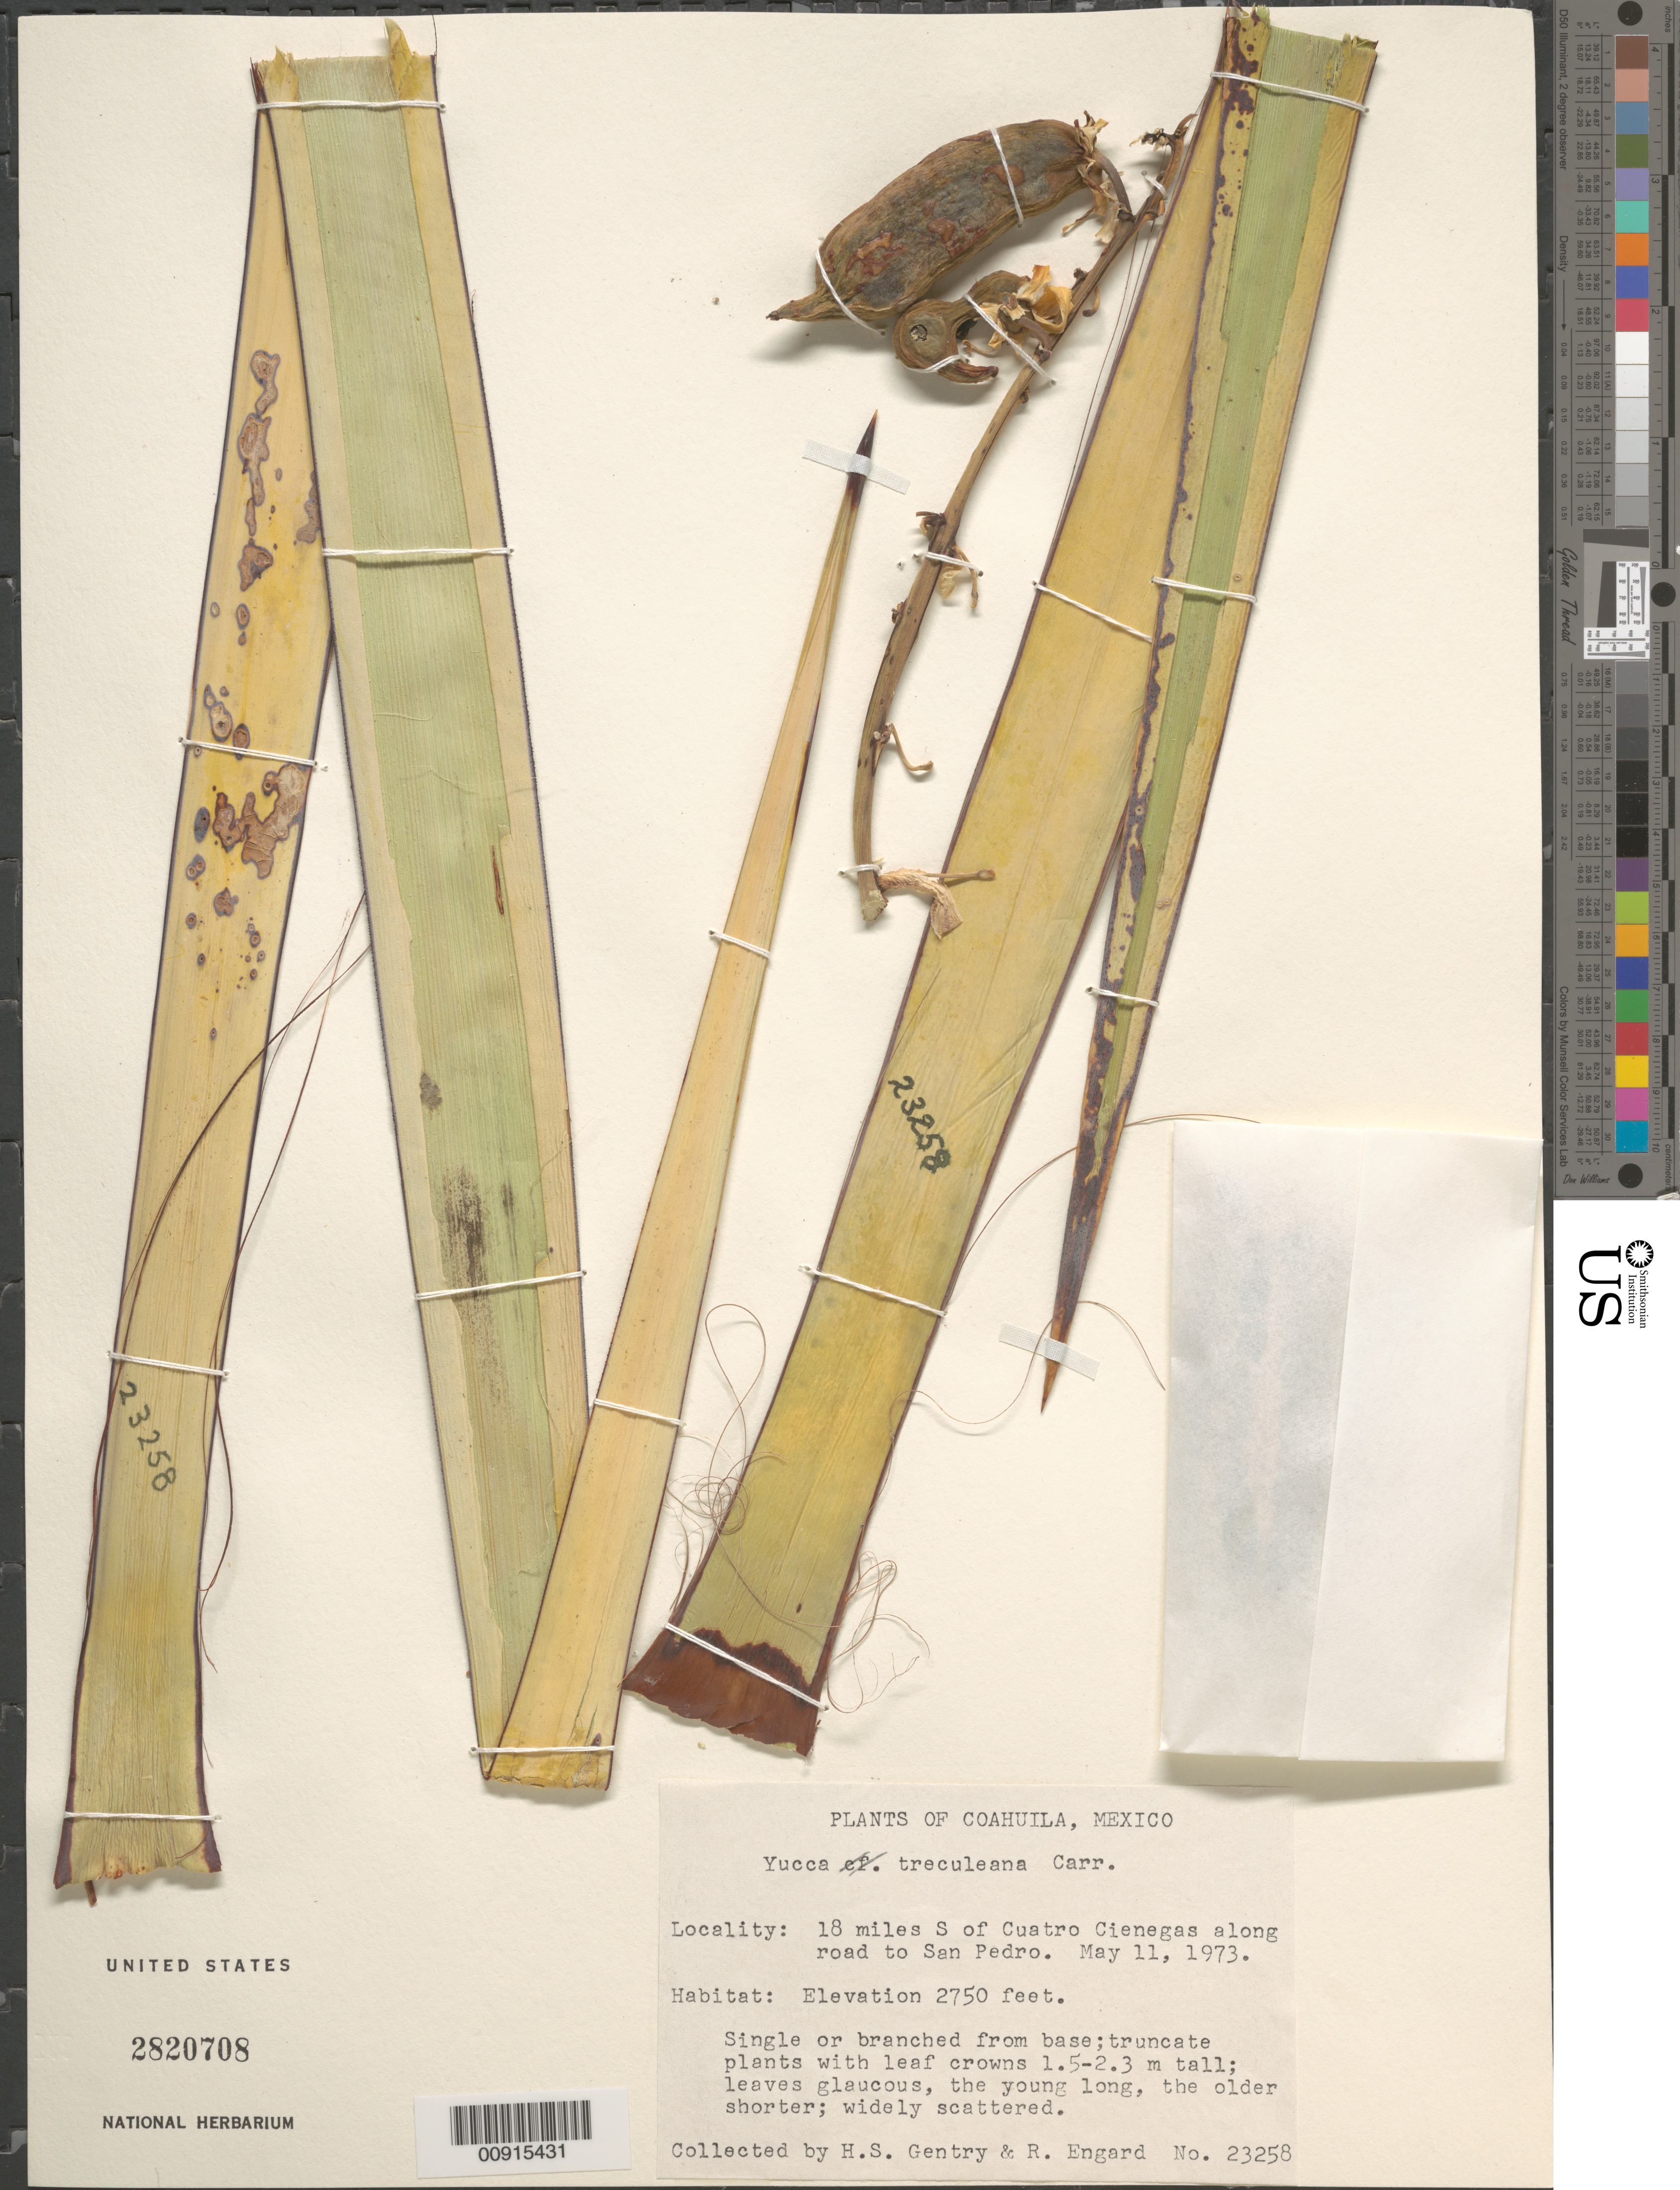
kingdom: Plantae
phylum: Tracheophyta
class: Liliopsida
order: Asparagales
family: Asparagaceae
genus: Yucca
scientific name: Yucca treculeana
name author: Carrière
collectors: H. S. Gentry & R. Engard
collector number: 23258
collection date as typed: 11 May 1973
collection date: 1973-05-11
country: Mexico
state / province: Coahuila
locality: Coahuila: 18 miles S of Cuatro Ciénegas along road to San Pedro.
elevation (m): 838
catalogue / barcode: US 2820708